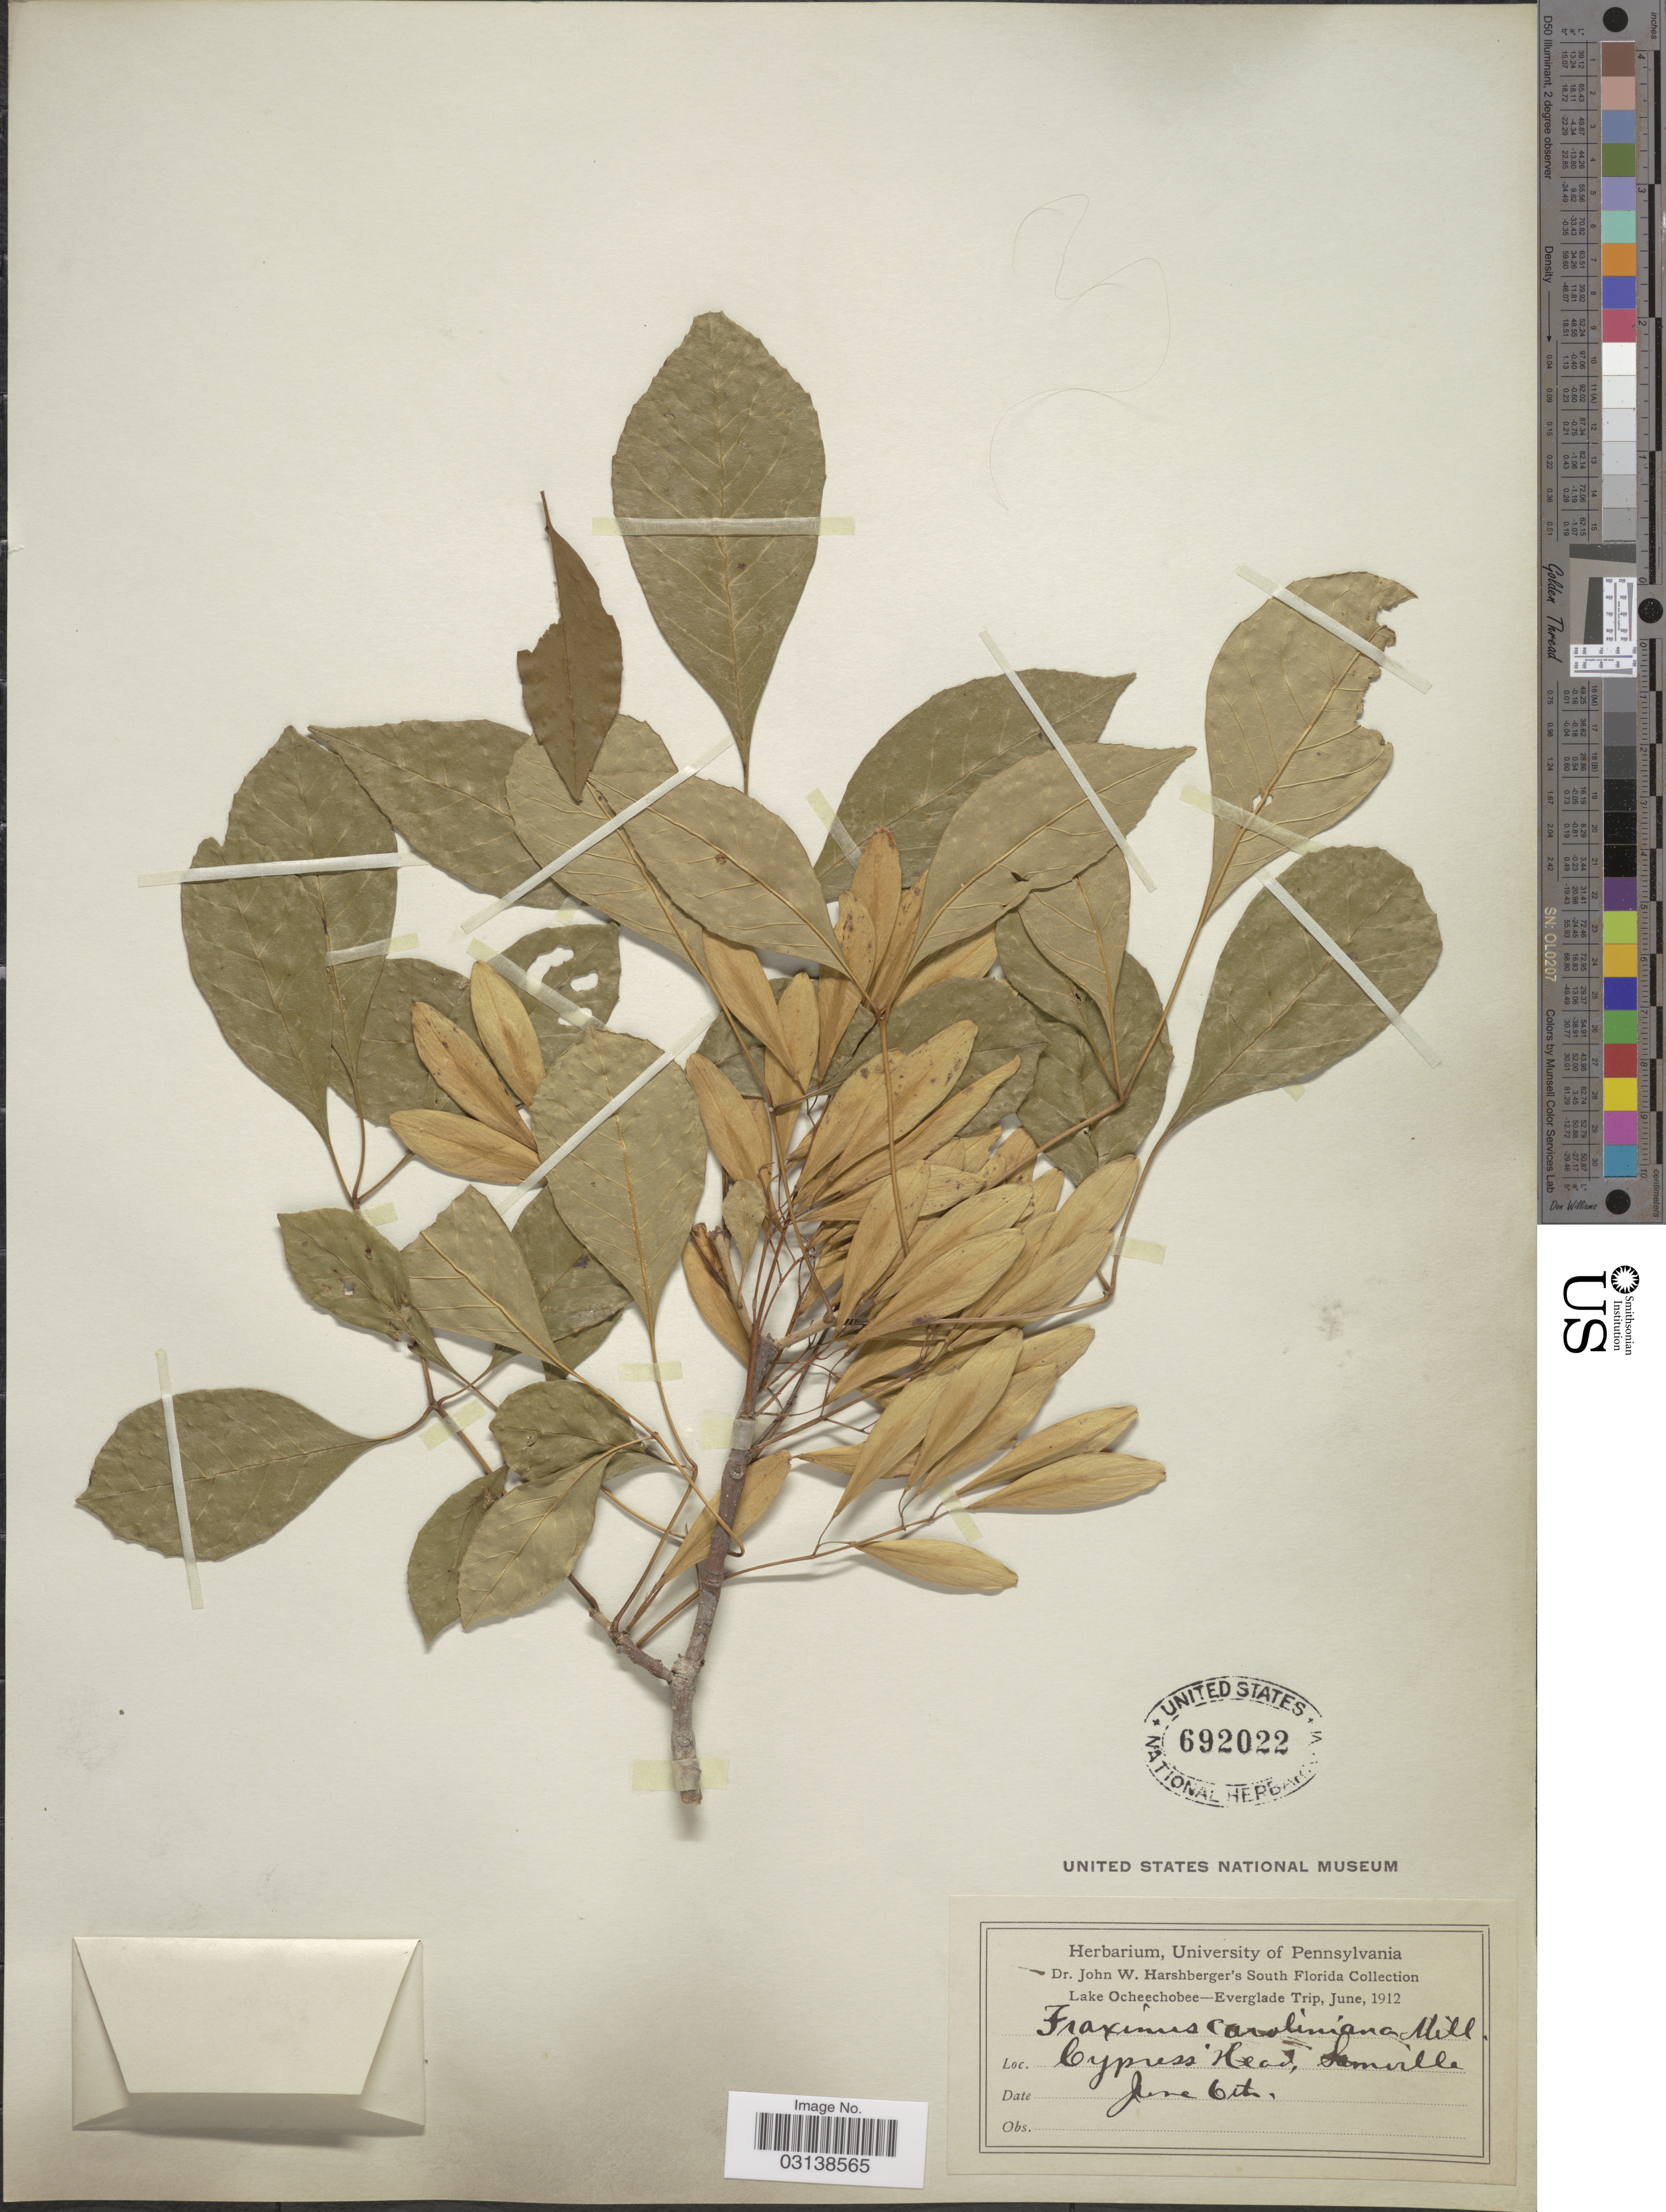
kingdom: Plantae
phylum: Tracheophyta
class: Magnoliopsida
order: Lamiales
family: Oleaceae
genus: Fraxinus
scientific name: Fraxinus caroliniana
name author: Mill.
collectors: J. W. Harshberger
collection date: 1912-06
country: United States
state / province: Florida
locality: South Florida, Lake Ocheechobee - Everglade Trip, Cypress Head, Samville.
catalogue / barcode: US 692022